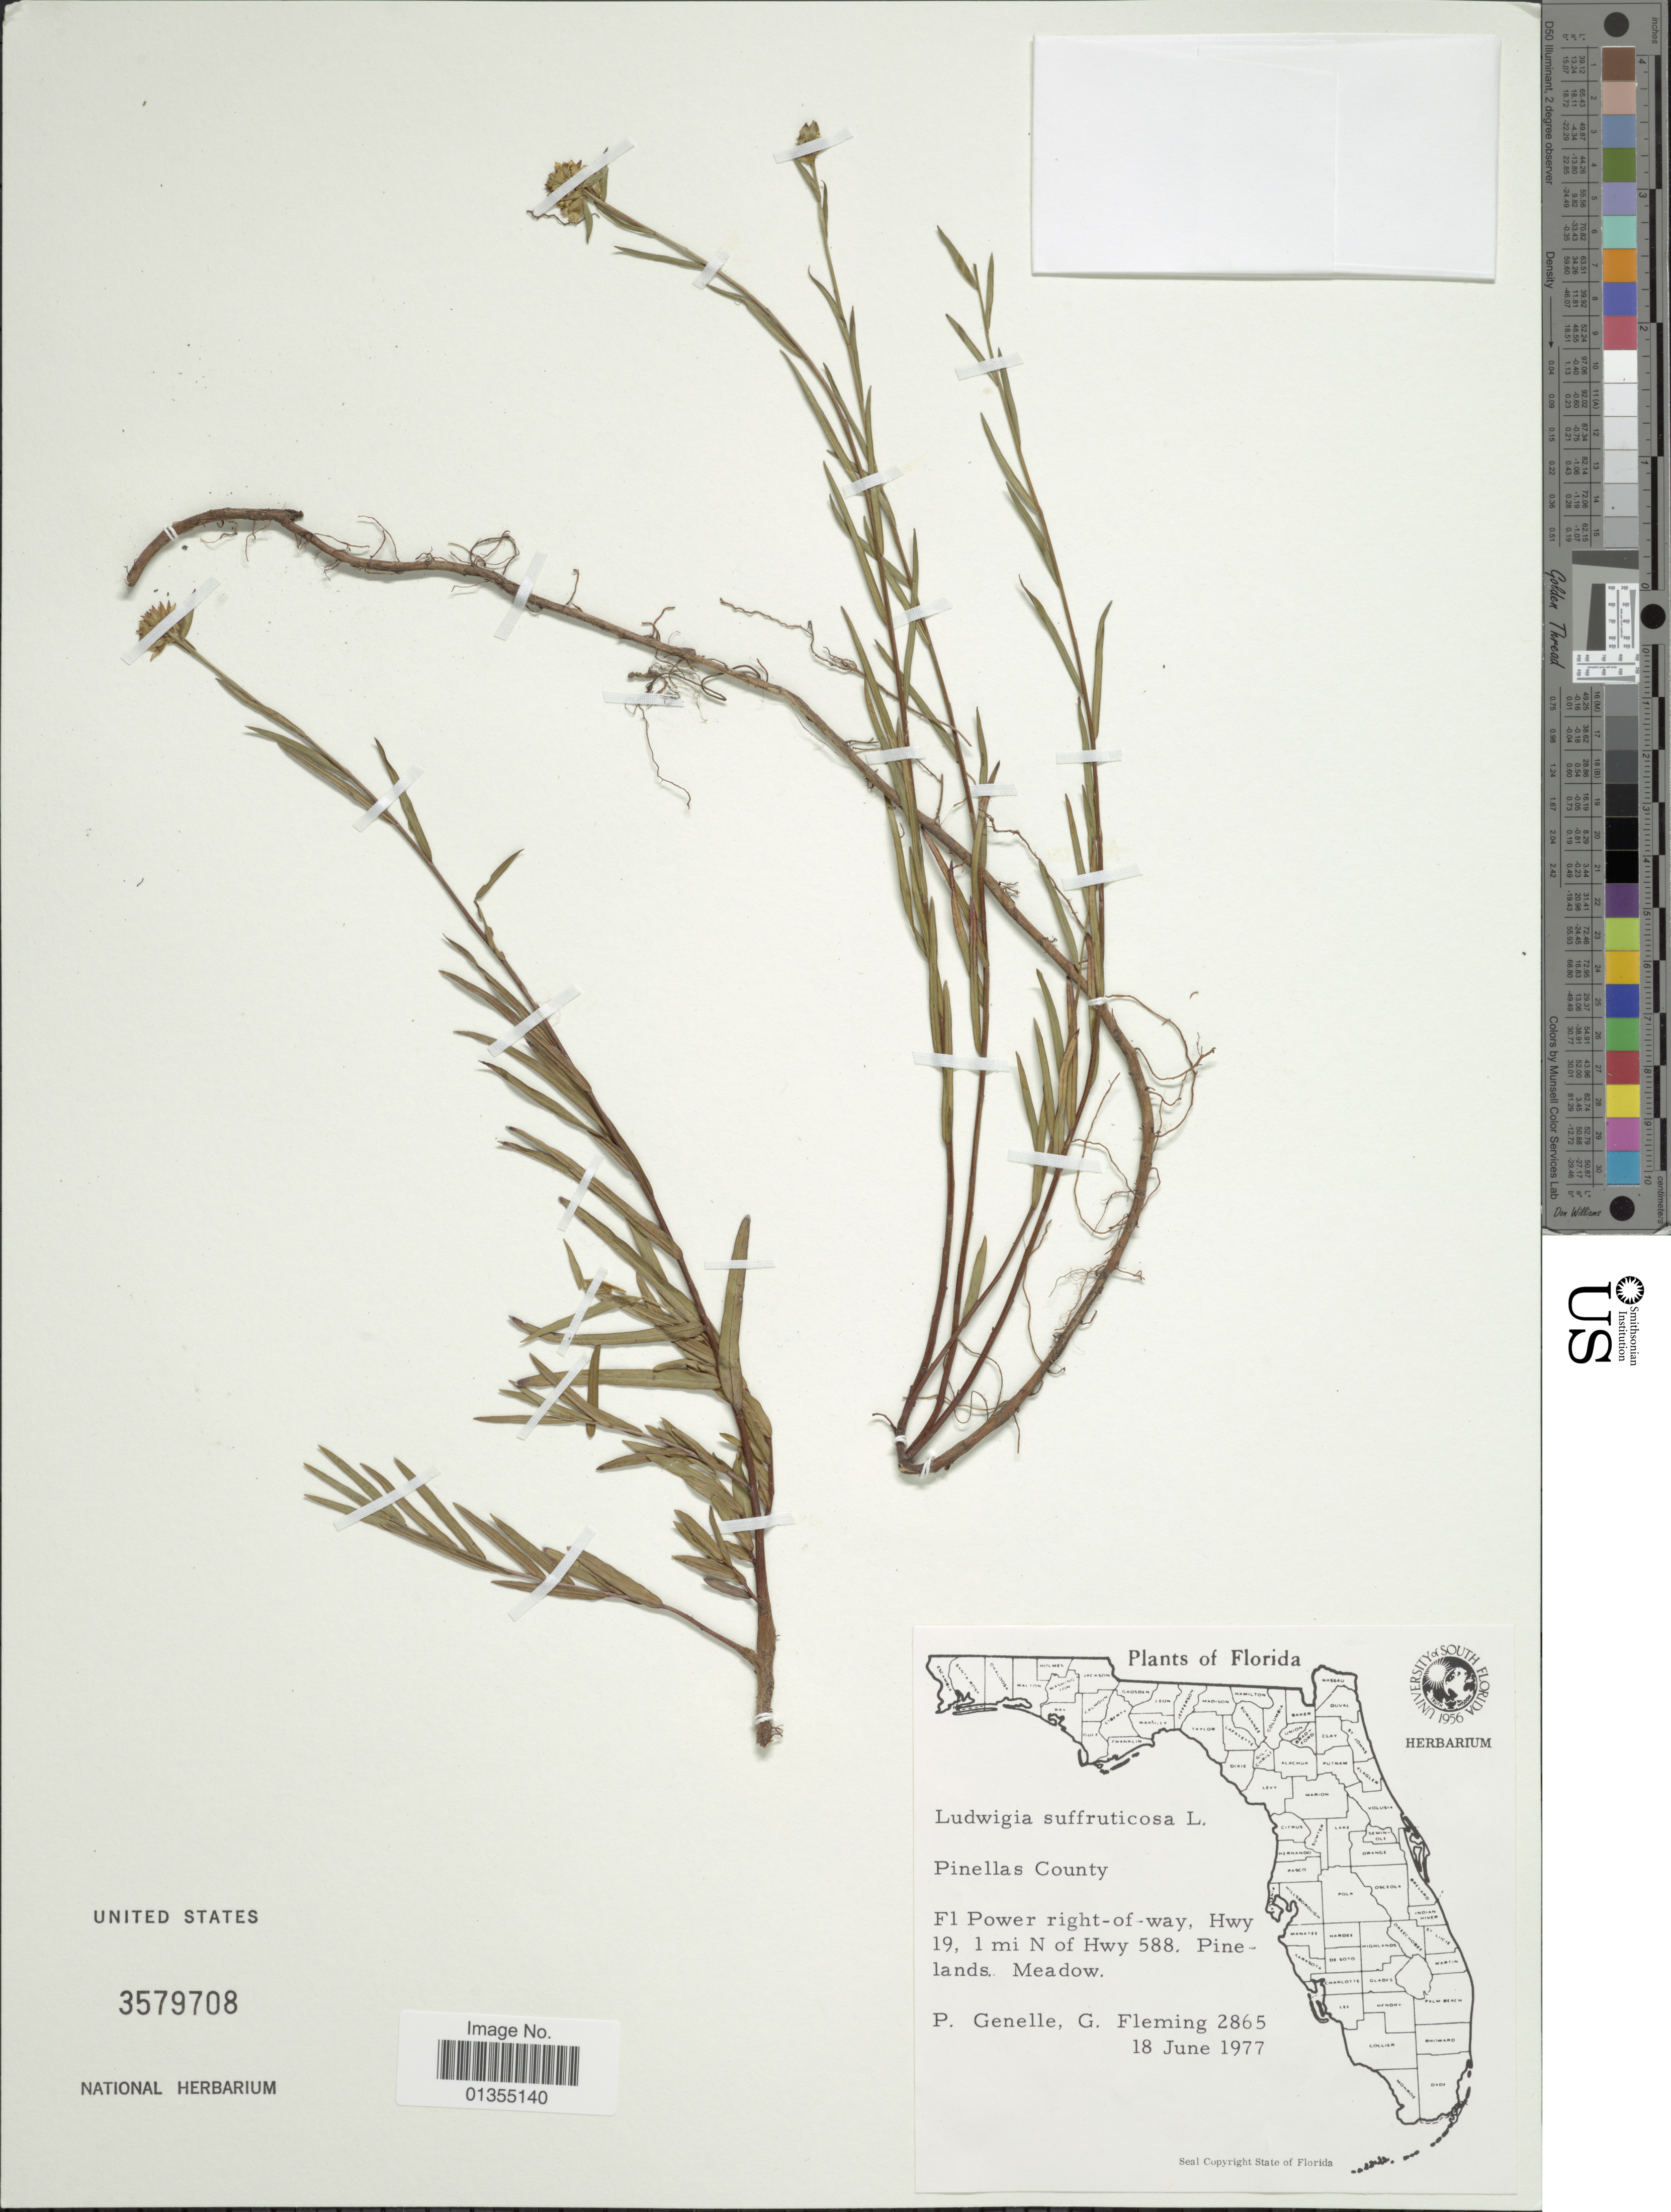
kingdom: Plantae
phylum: Tracheophyta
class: Magnoliopsida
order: Myrtales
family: Onagraceae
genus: Ludwigia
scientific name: Ludwigia suffruticosa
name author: Walter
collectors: P. Genelle & G. Fleming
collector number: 2865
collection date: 1977-06-18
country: United States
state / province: Florida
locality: Pinellas County, F1 Power right-of-way, Hwy 19, 1 mi N of Hwy 588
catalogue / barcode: US 3579708